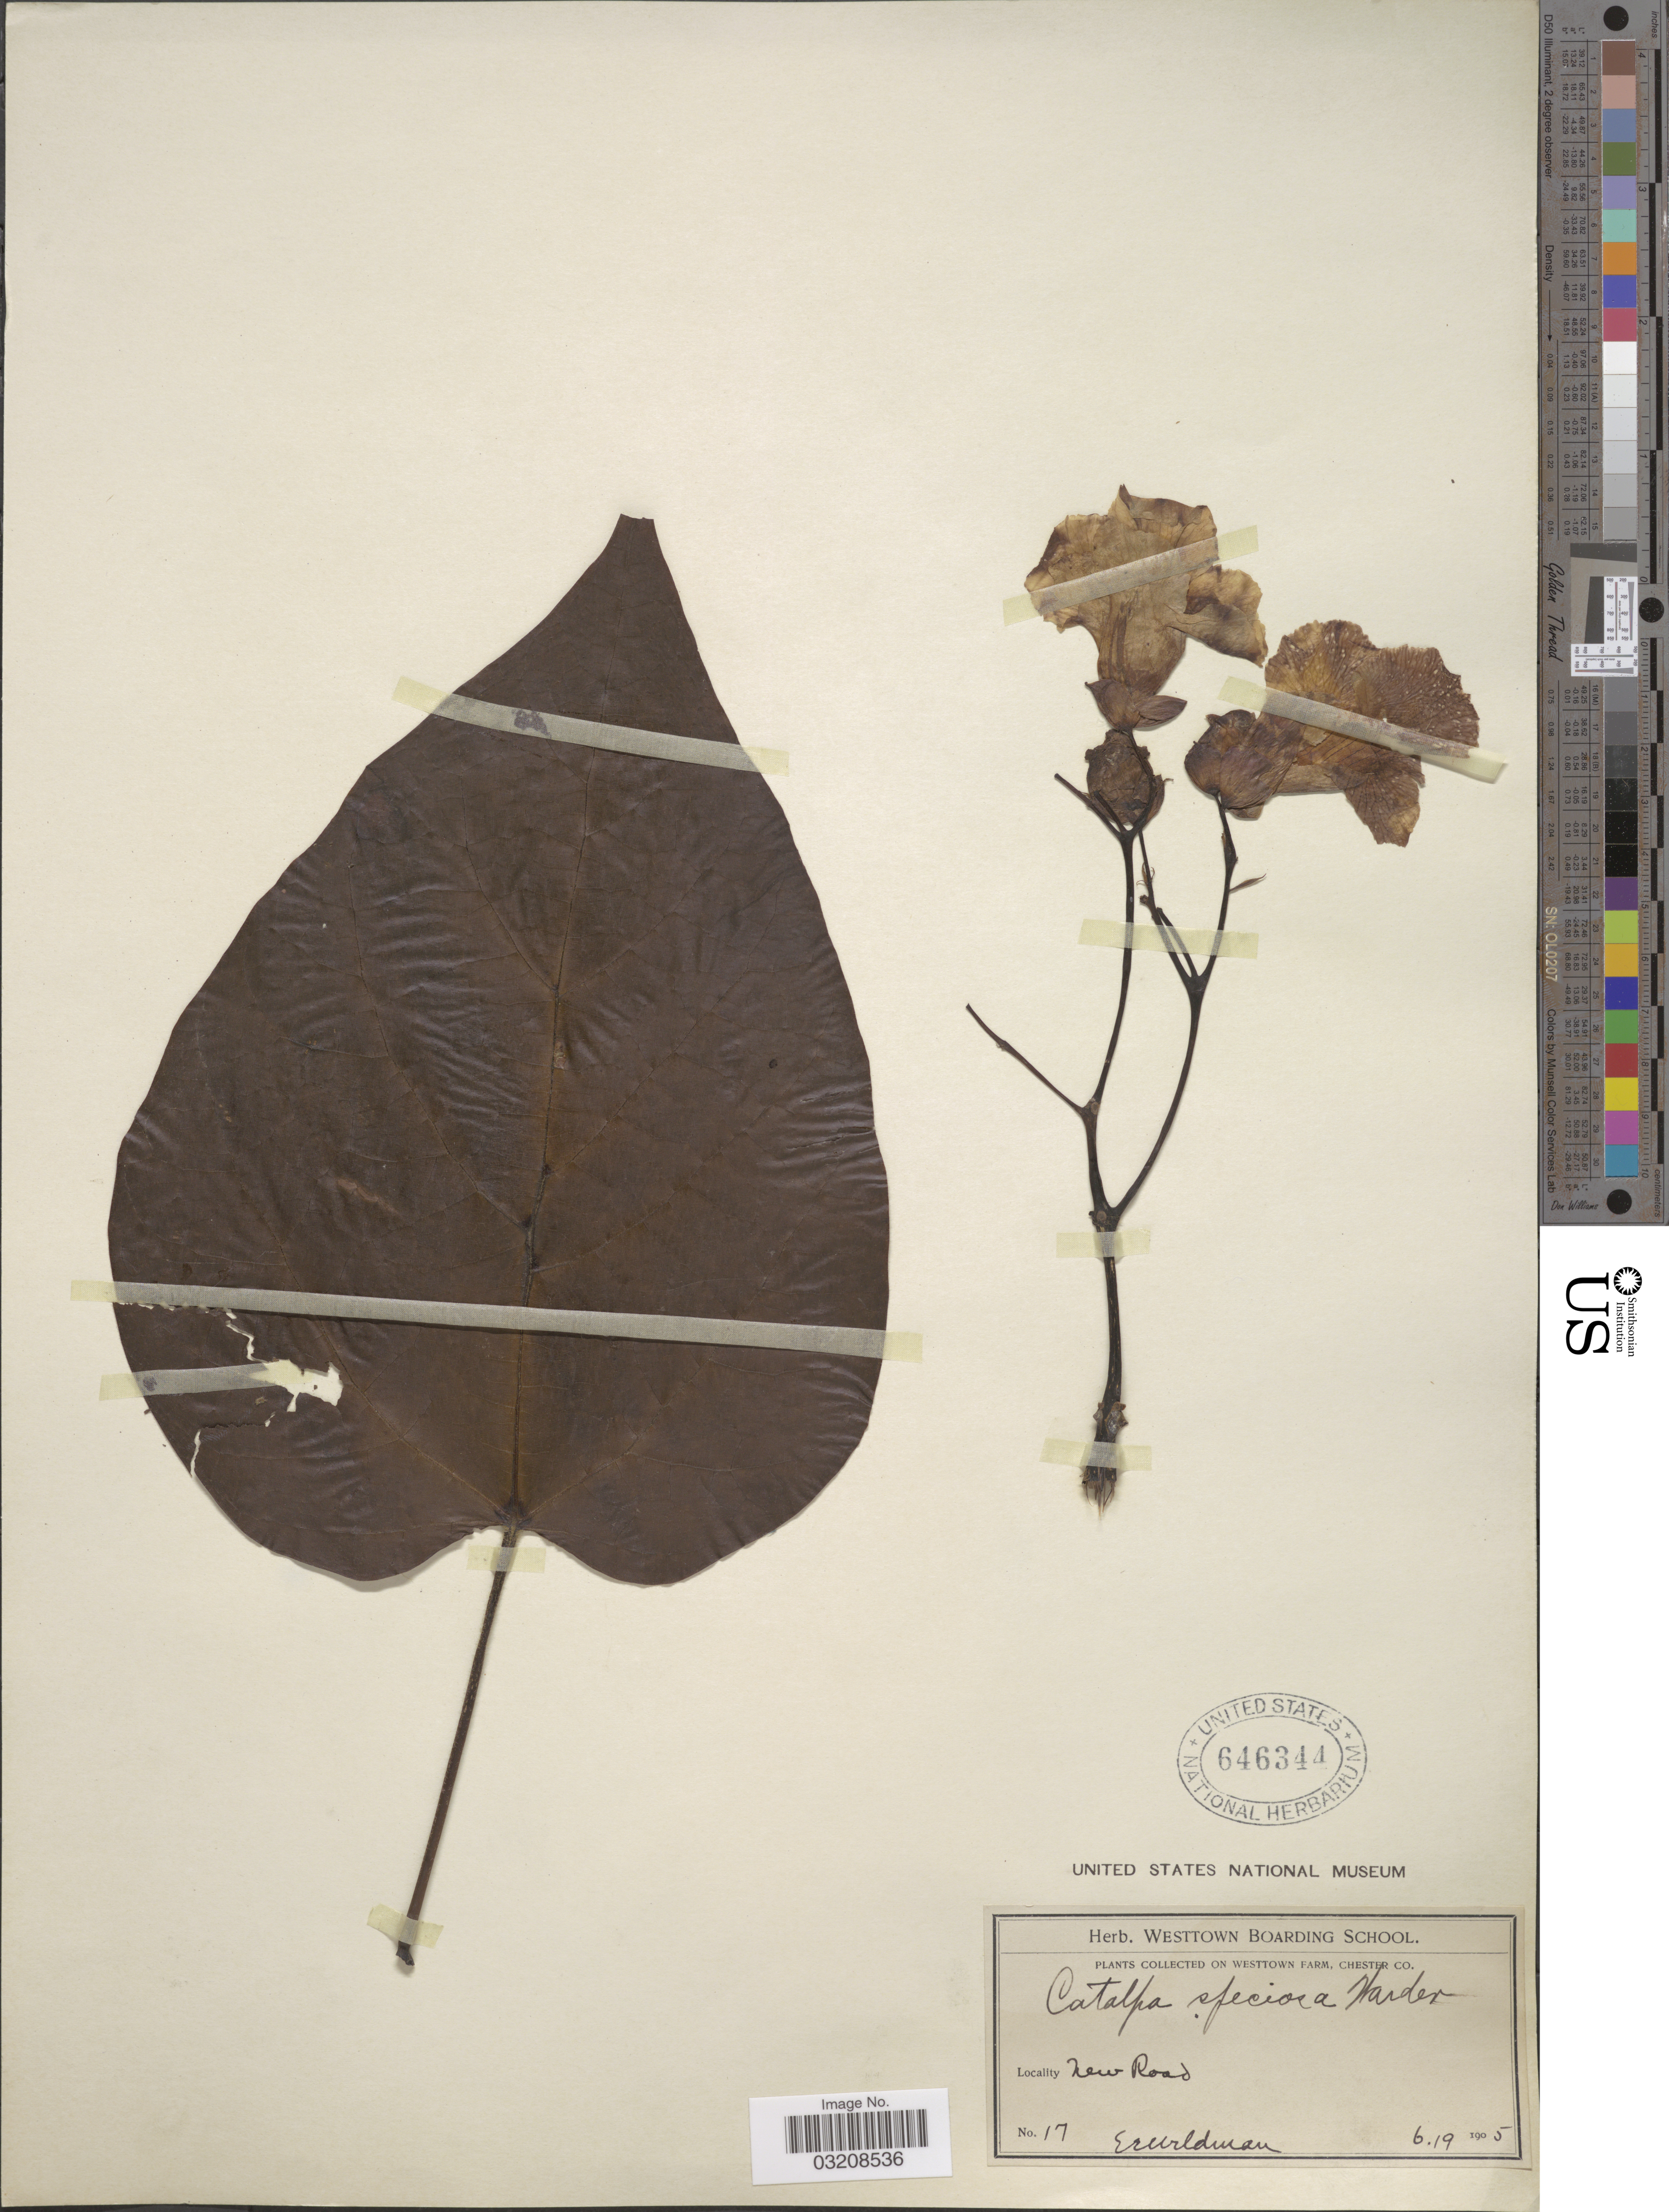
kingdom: Plantae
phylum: Tracheophyta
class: Magnoliopsida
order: Lamiales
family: Bignoniaceae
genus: Catalpa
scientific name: Catalpa speciosa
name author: (Warder) Warder ex Engelm.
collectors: E. Wildman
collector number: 17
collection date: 1905-06-19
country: United States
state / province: Pennsylvania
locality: Westtown Farm, Chester Co. New Road.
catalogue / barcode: US 646344